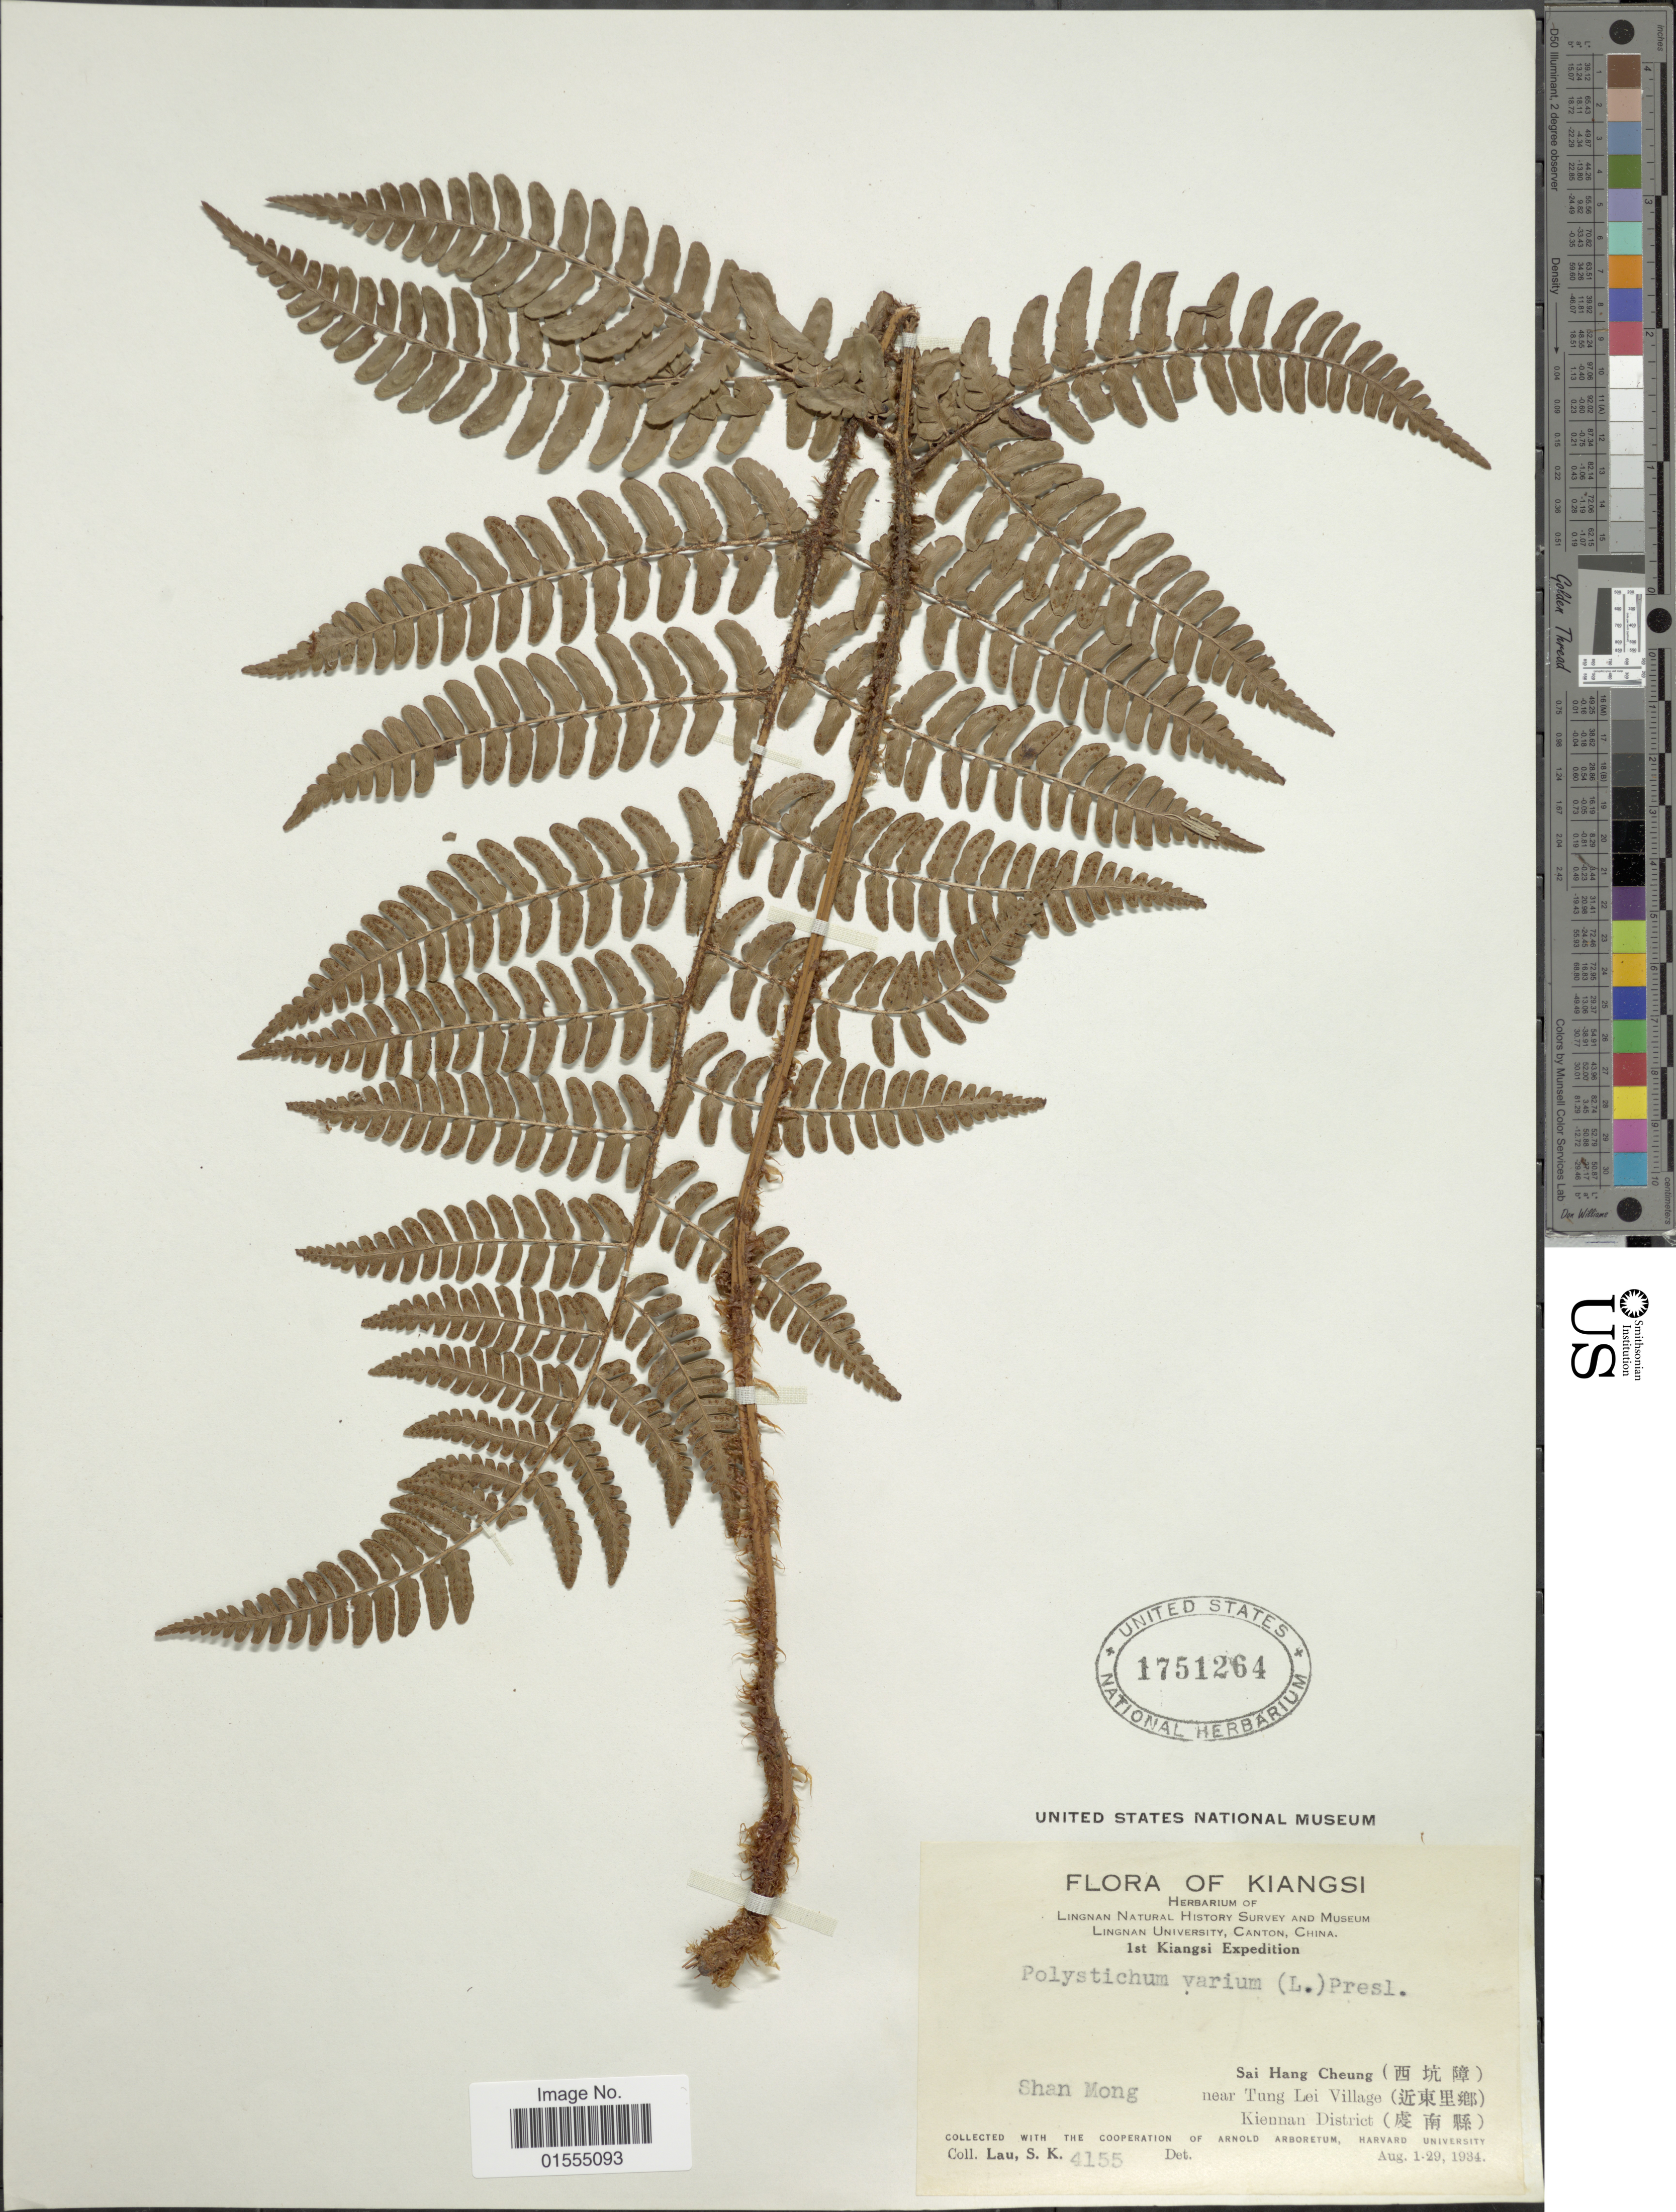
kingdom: Plantae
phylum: Tracheophyta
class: Polypodiopsida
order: Polypodiales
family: Dryopteridaceae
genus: Dryopteris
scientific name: Dryopteris varia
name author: (L.) Kuntze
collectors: S. K. Lau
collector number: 4155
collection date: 1934-08-01/1934-08-29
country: China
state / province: Jiangxi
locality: Kiangsi, Shan Mong, Sai Hang Cheung, near Tung Lei Village, Kiennan District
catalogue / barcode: US 1751264